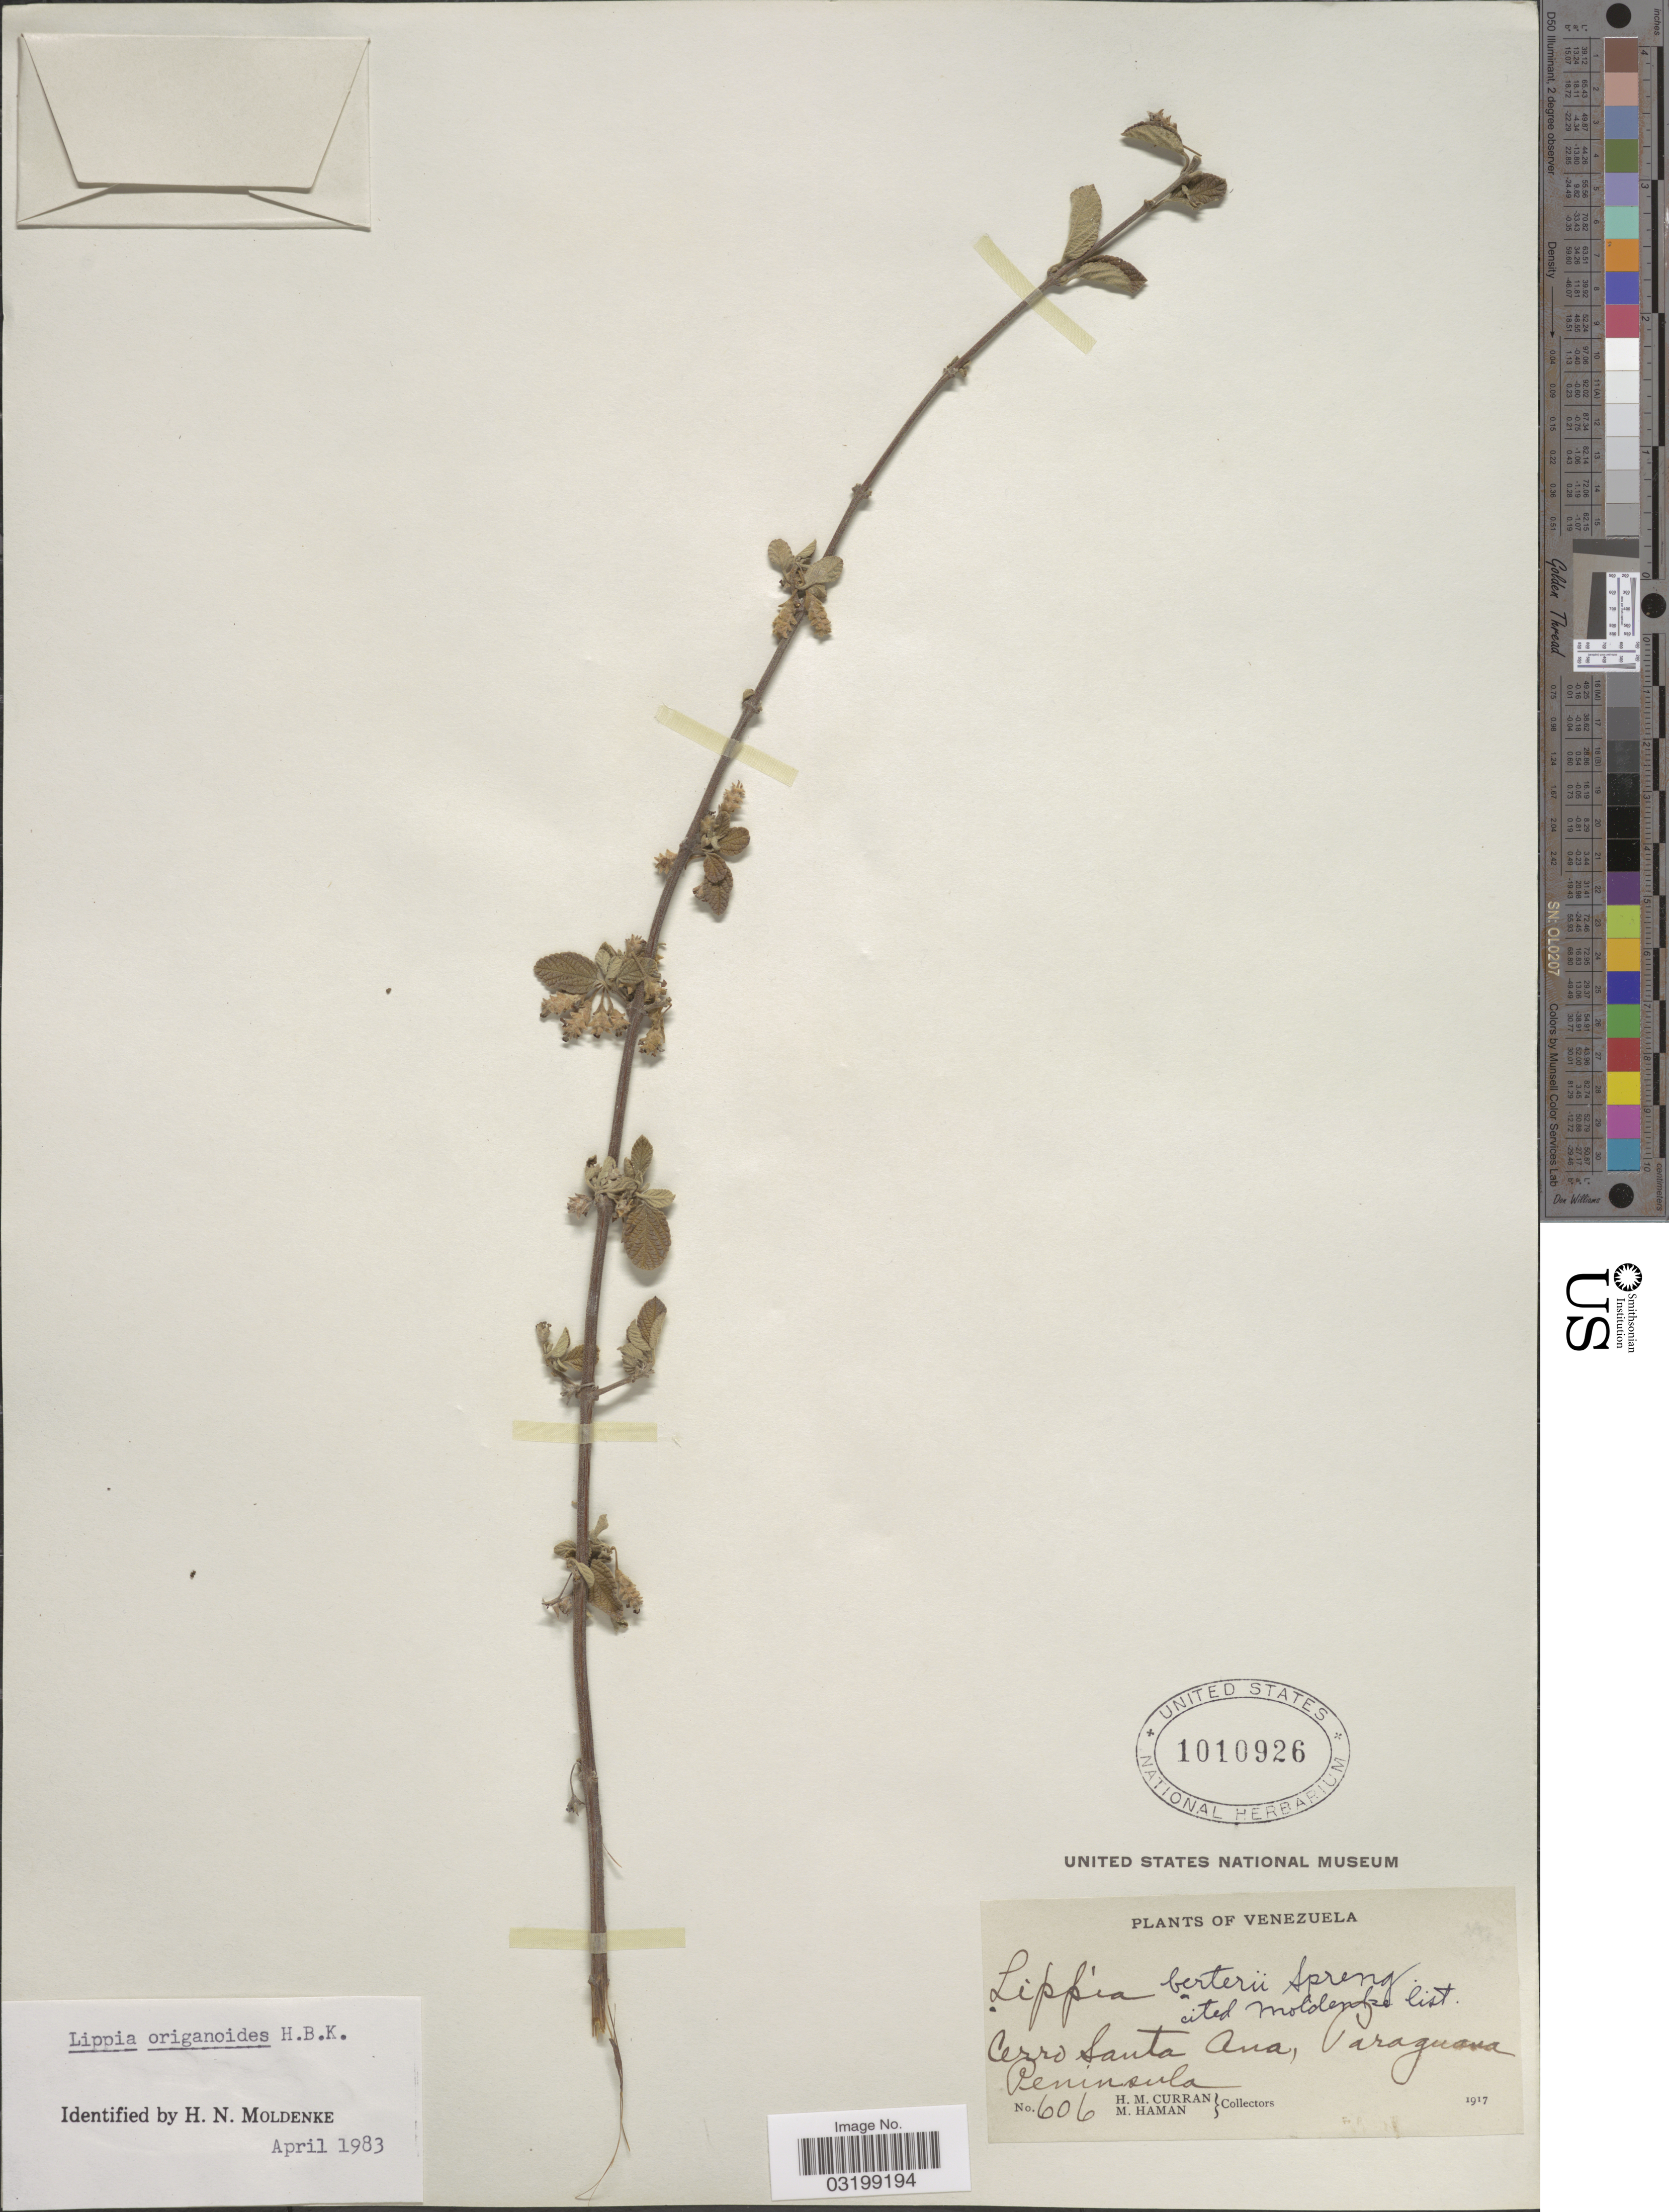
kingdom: Plantae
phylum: Tracheophyta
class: Magnoliopsida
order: Lamiales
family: Verbenaceae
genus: Lippia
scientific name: Lippia origanoides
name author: Kunth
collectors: H. M. Curran & M. Haman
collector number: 606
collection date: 1917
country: Venezuela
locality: Cerro Santa Ana, Paraguana Peninsula.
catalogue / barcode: US 1010926